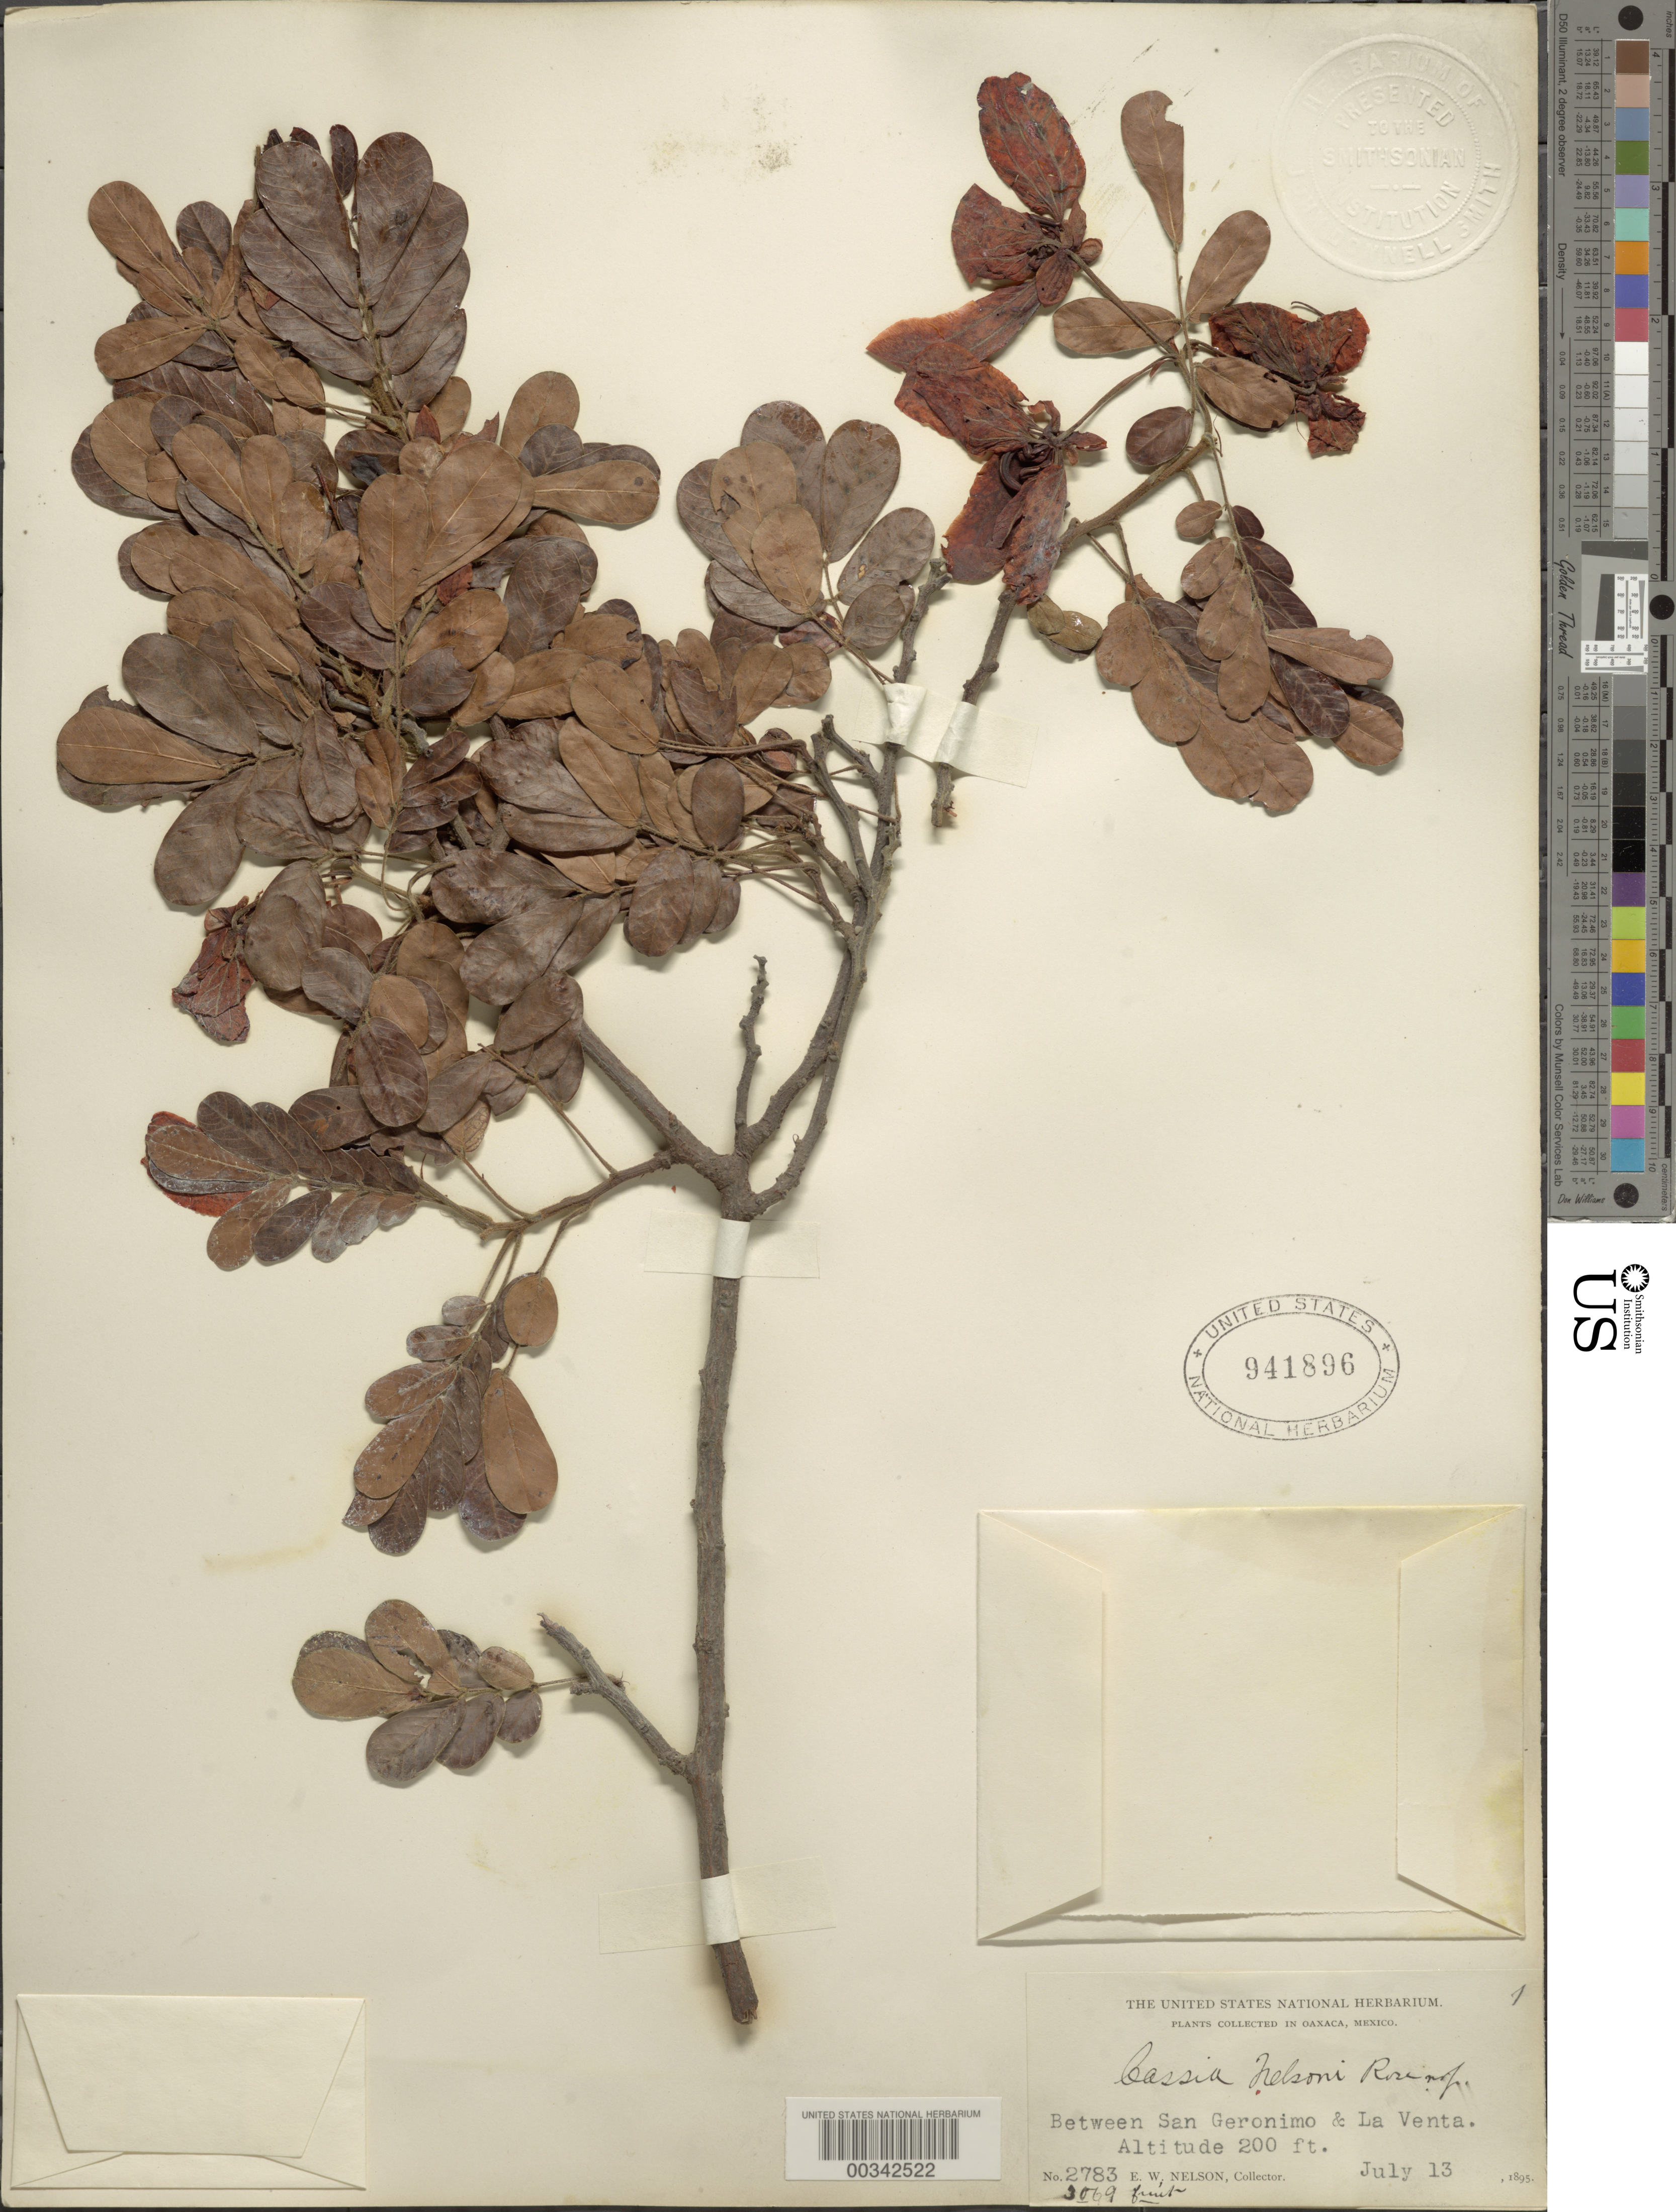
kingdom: Plantae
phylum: Tracheophyta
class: Magnoliopsida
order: Fabales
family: Fabaceae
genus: Senna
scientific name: Senna skinneri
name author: (Benth.) H.S. Irwin & Barneby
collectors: E. W. Nelson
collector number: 2783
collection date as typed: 13 Jul 1895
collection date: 1895-07-13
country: Mexico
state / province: Oaxaca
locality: Between san geronimo and la venta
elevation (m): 61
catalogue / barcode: US 941896